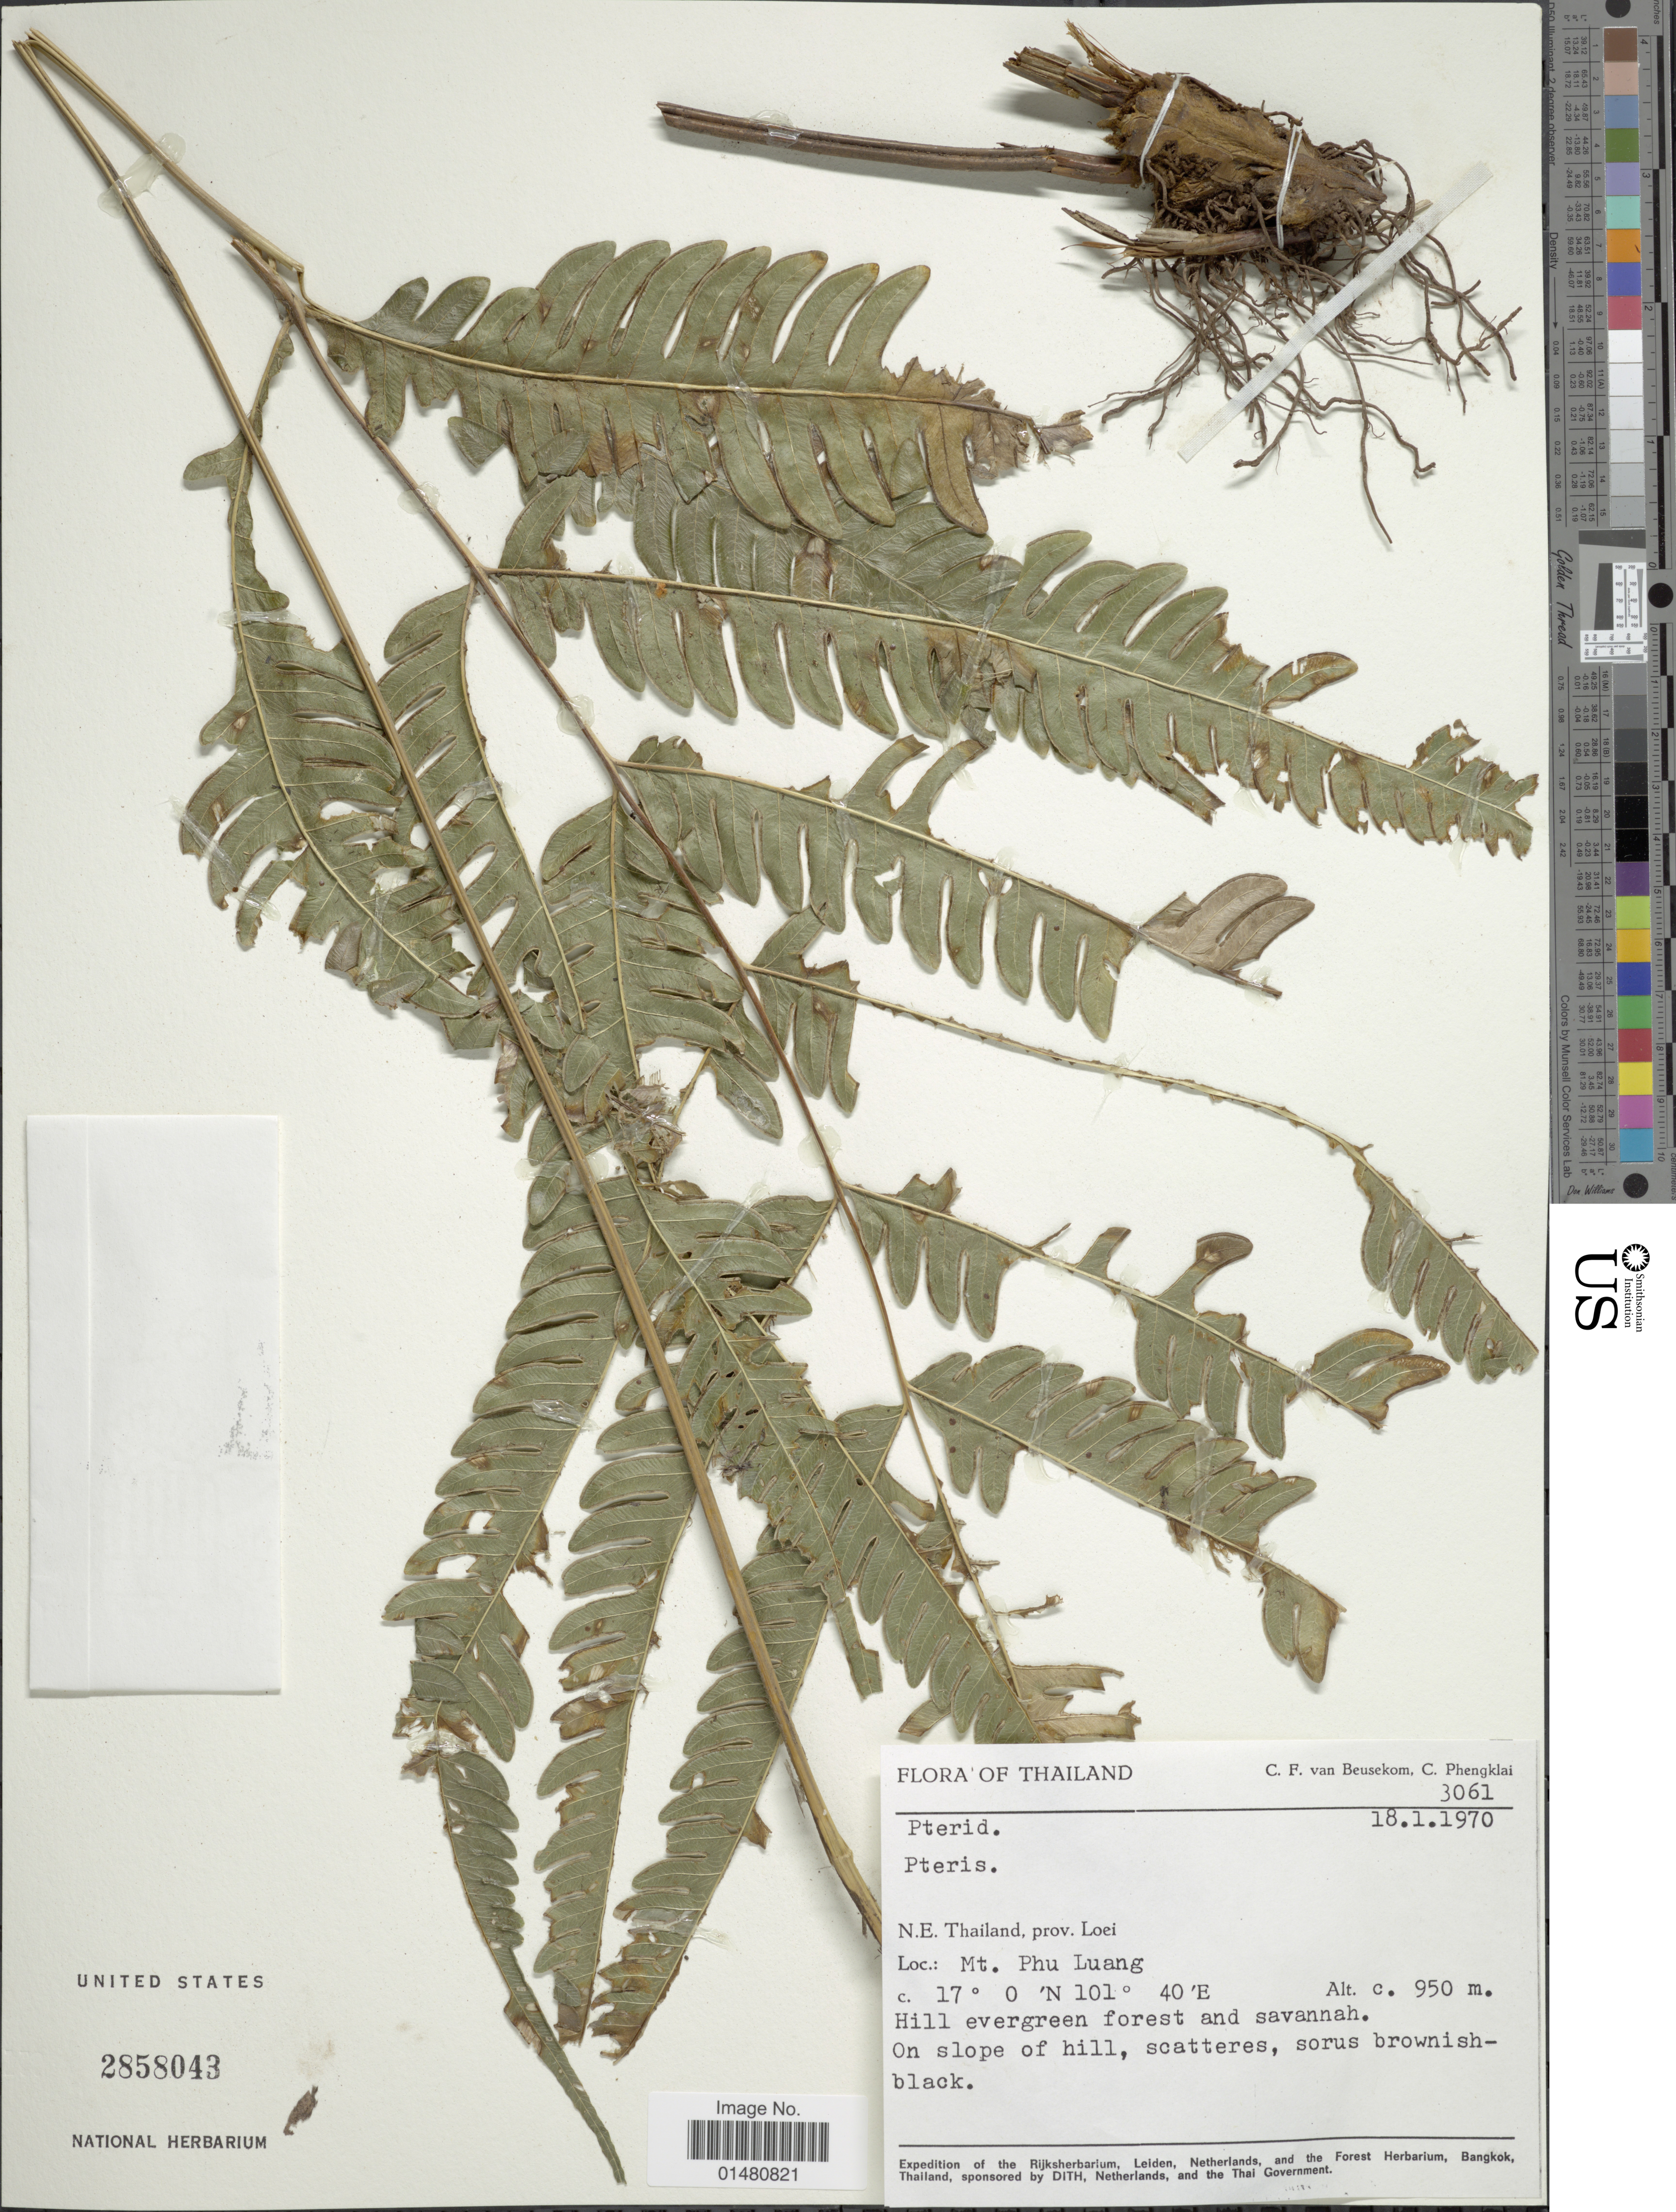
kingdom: Plantae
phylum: Tracheophyta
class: Polypodiopsida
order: Polypodiales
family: Pteridaceae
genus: Pteris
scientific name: Pteris longipinnula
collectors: C. F. Beusekom & C. Phengklai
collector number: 3061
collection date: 1970-01-18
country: Thailand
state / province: Loei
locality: N.E. Thailand, prov. Loei, Mt Phu Luang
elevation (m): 950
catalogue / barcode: US 2858043